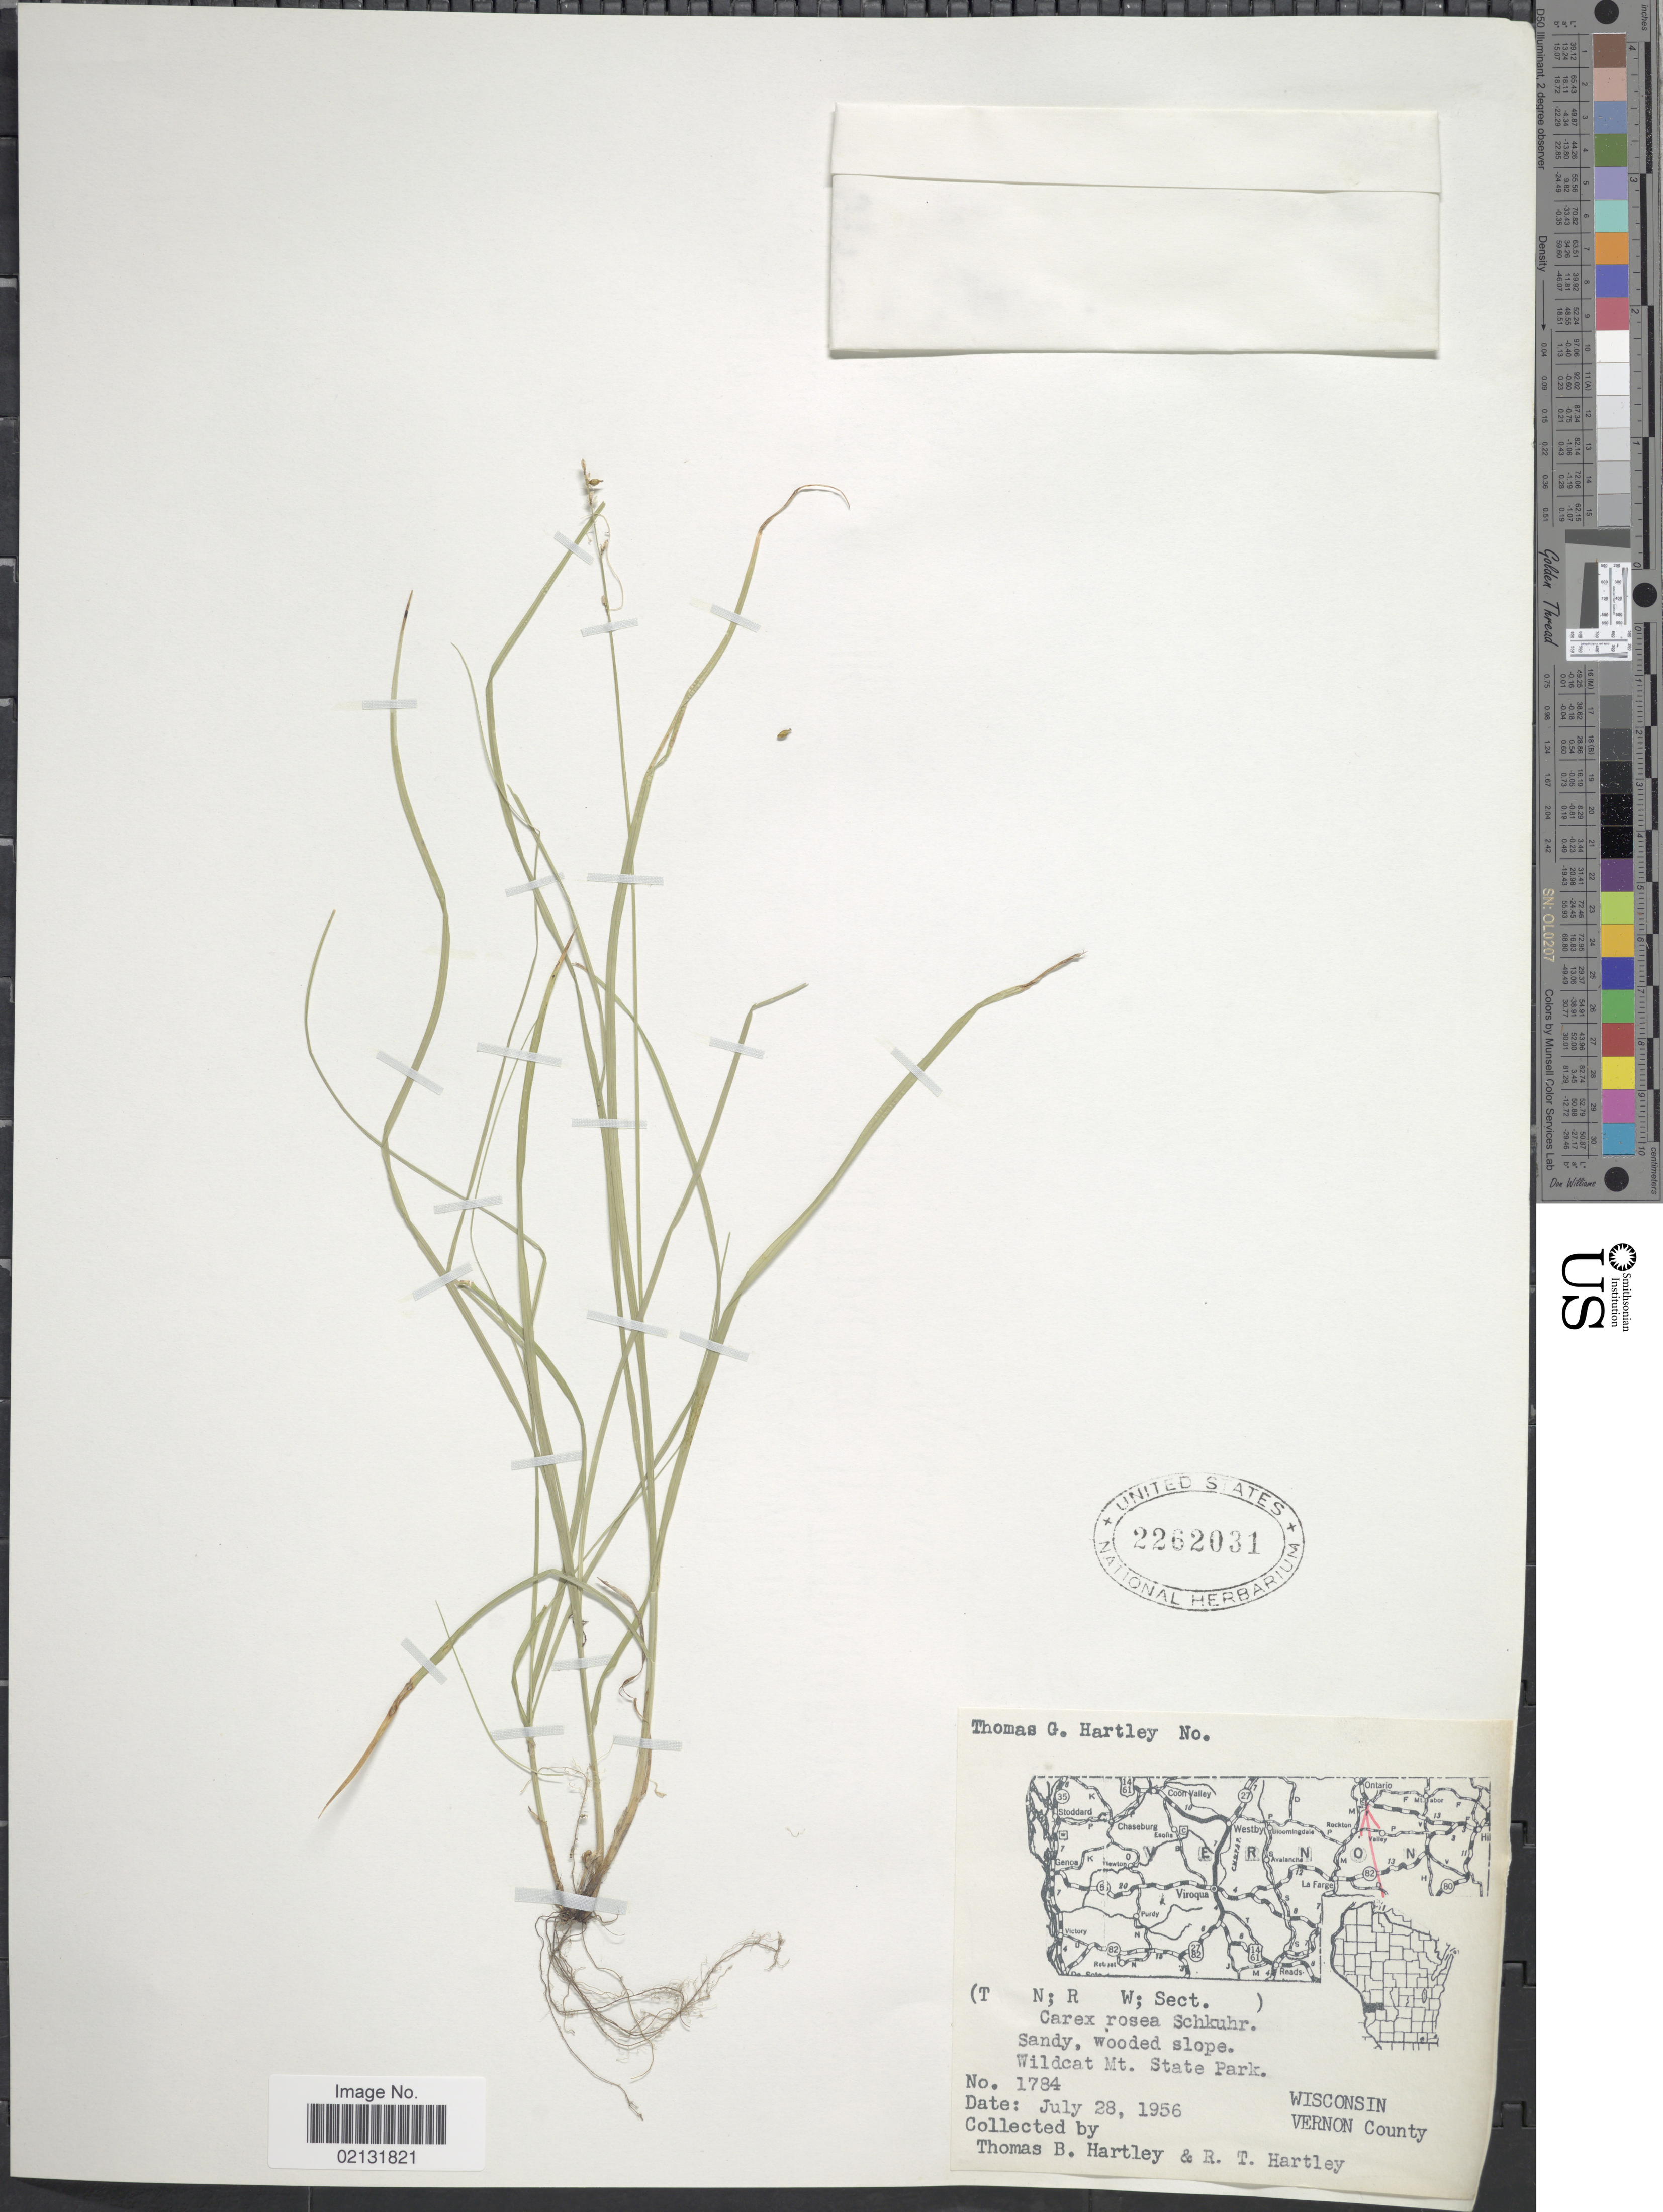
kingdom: Plantae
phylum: Tracheophyta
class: Liliopsida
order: Poales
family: Cyperaceae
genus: Carex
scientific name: Carex rosea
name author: Willd.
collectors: T. Hartley & R. T. Hartley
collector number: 1784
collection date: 1956-07-28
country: United States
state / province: Wisconsin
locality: Wisconsin, Vernon County, Sandy, wooded slope, Wildcat Mt. State Park.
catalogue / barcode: US 2262031